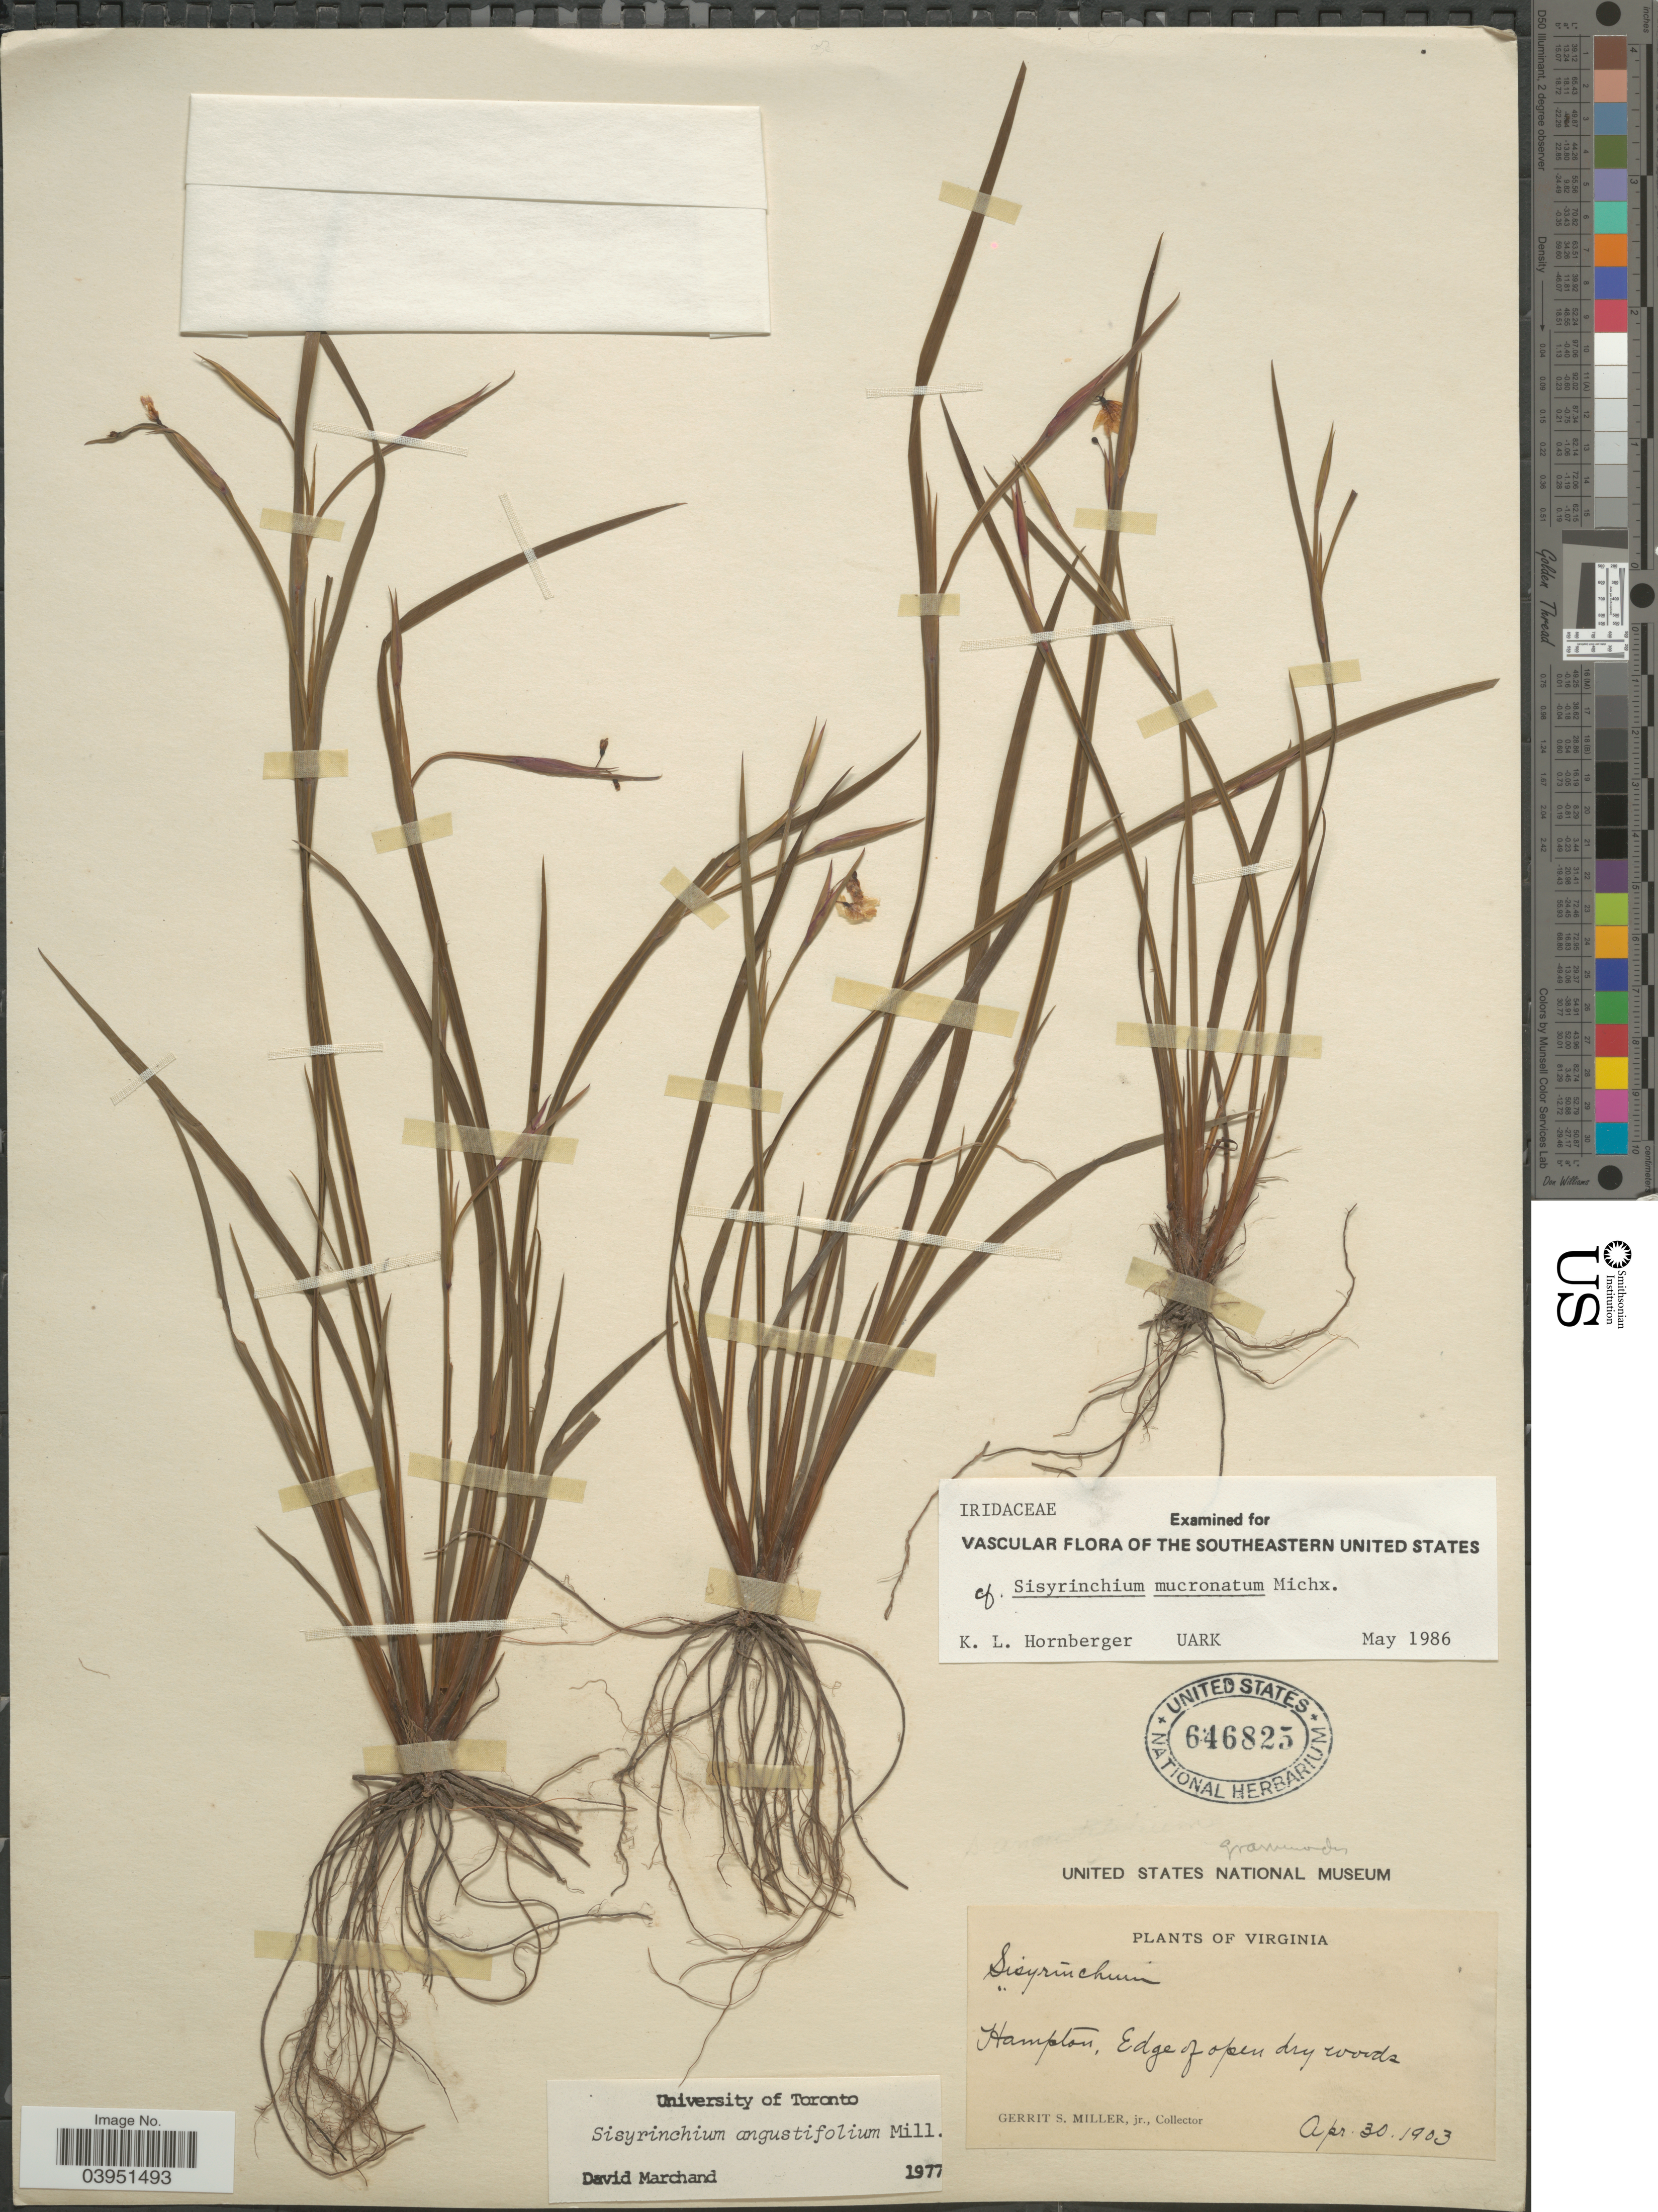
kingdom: Plantae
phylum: Tracheophyta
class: Liliopsida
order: Asparagales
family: Iridaceae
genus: Sisyrinchium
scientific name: Sisyrinchium mucronatum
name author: Michx.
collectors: G. S. Miller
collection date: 1903-04-30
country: United States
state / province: Virginia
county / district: City of Hampton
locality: Hampton.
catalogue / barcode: US 646825